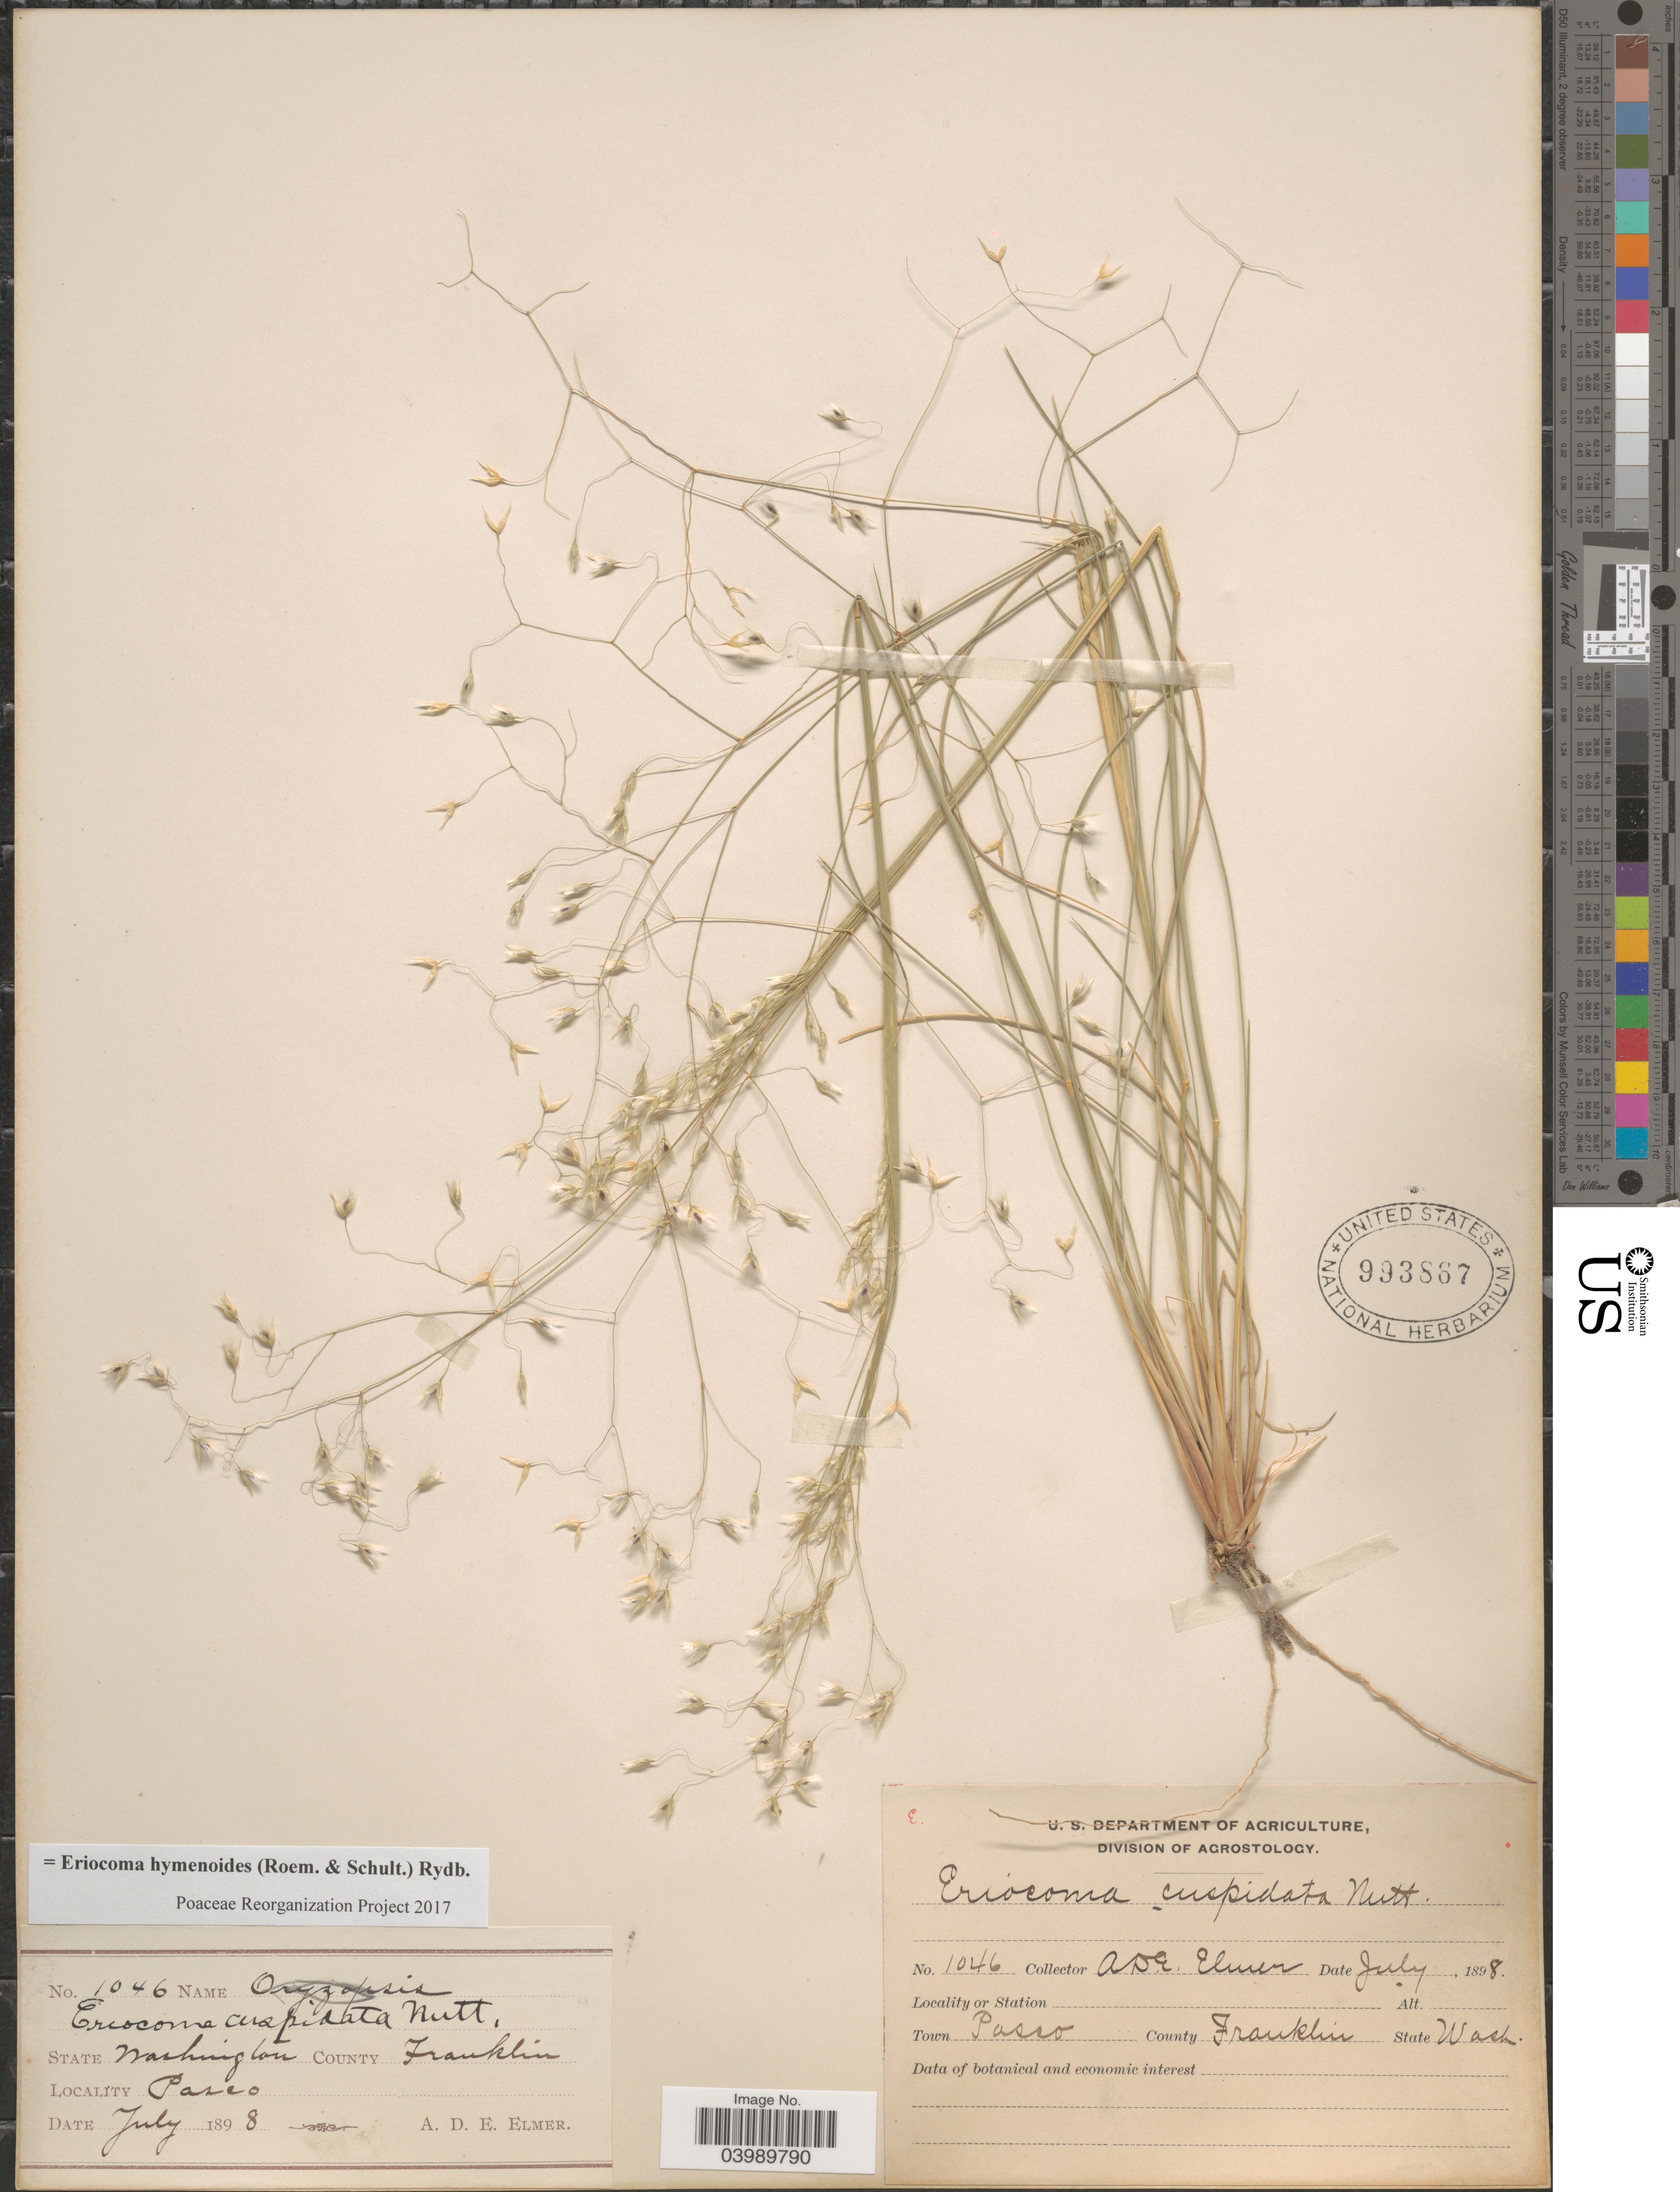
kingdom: Plantae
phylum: Tracheophyta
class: Liliopsida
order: Poales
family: Poaceae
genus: Eriocoma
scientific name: Eriocoma hymenoides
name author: (Roem. & Schult.) Rydb.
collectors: A. D. E. Elmer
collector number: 1046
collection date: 1898-07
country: United States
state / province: Washington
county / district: Franklin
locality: County Franklin. Pasco.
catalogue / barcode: US 993867